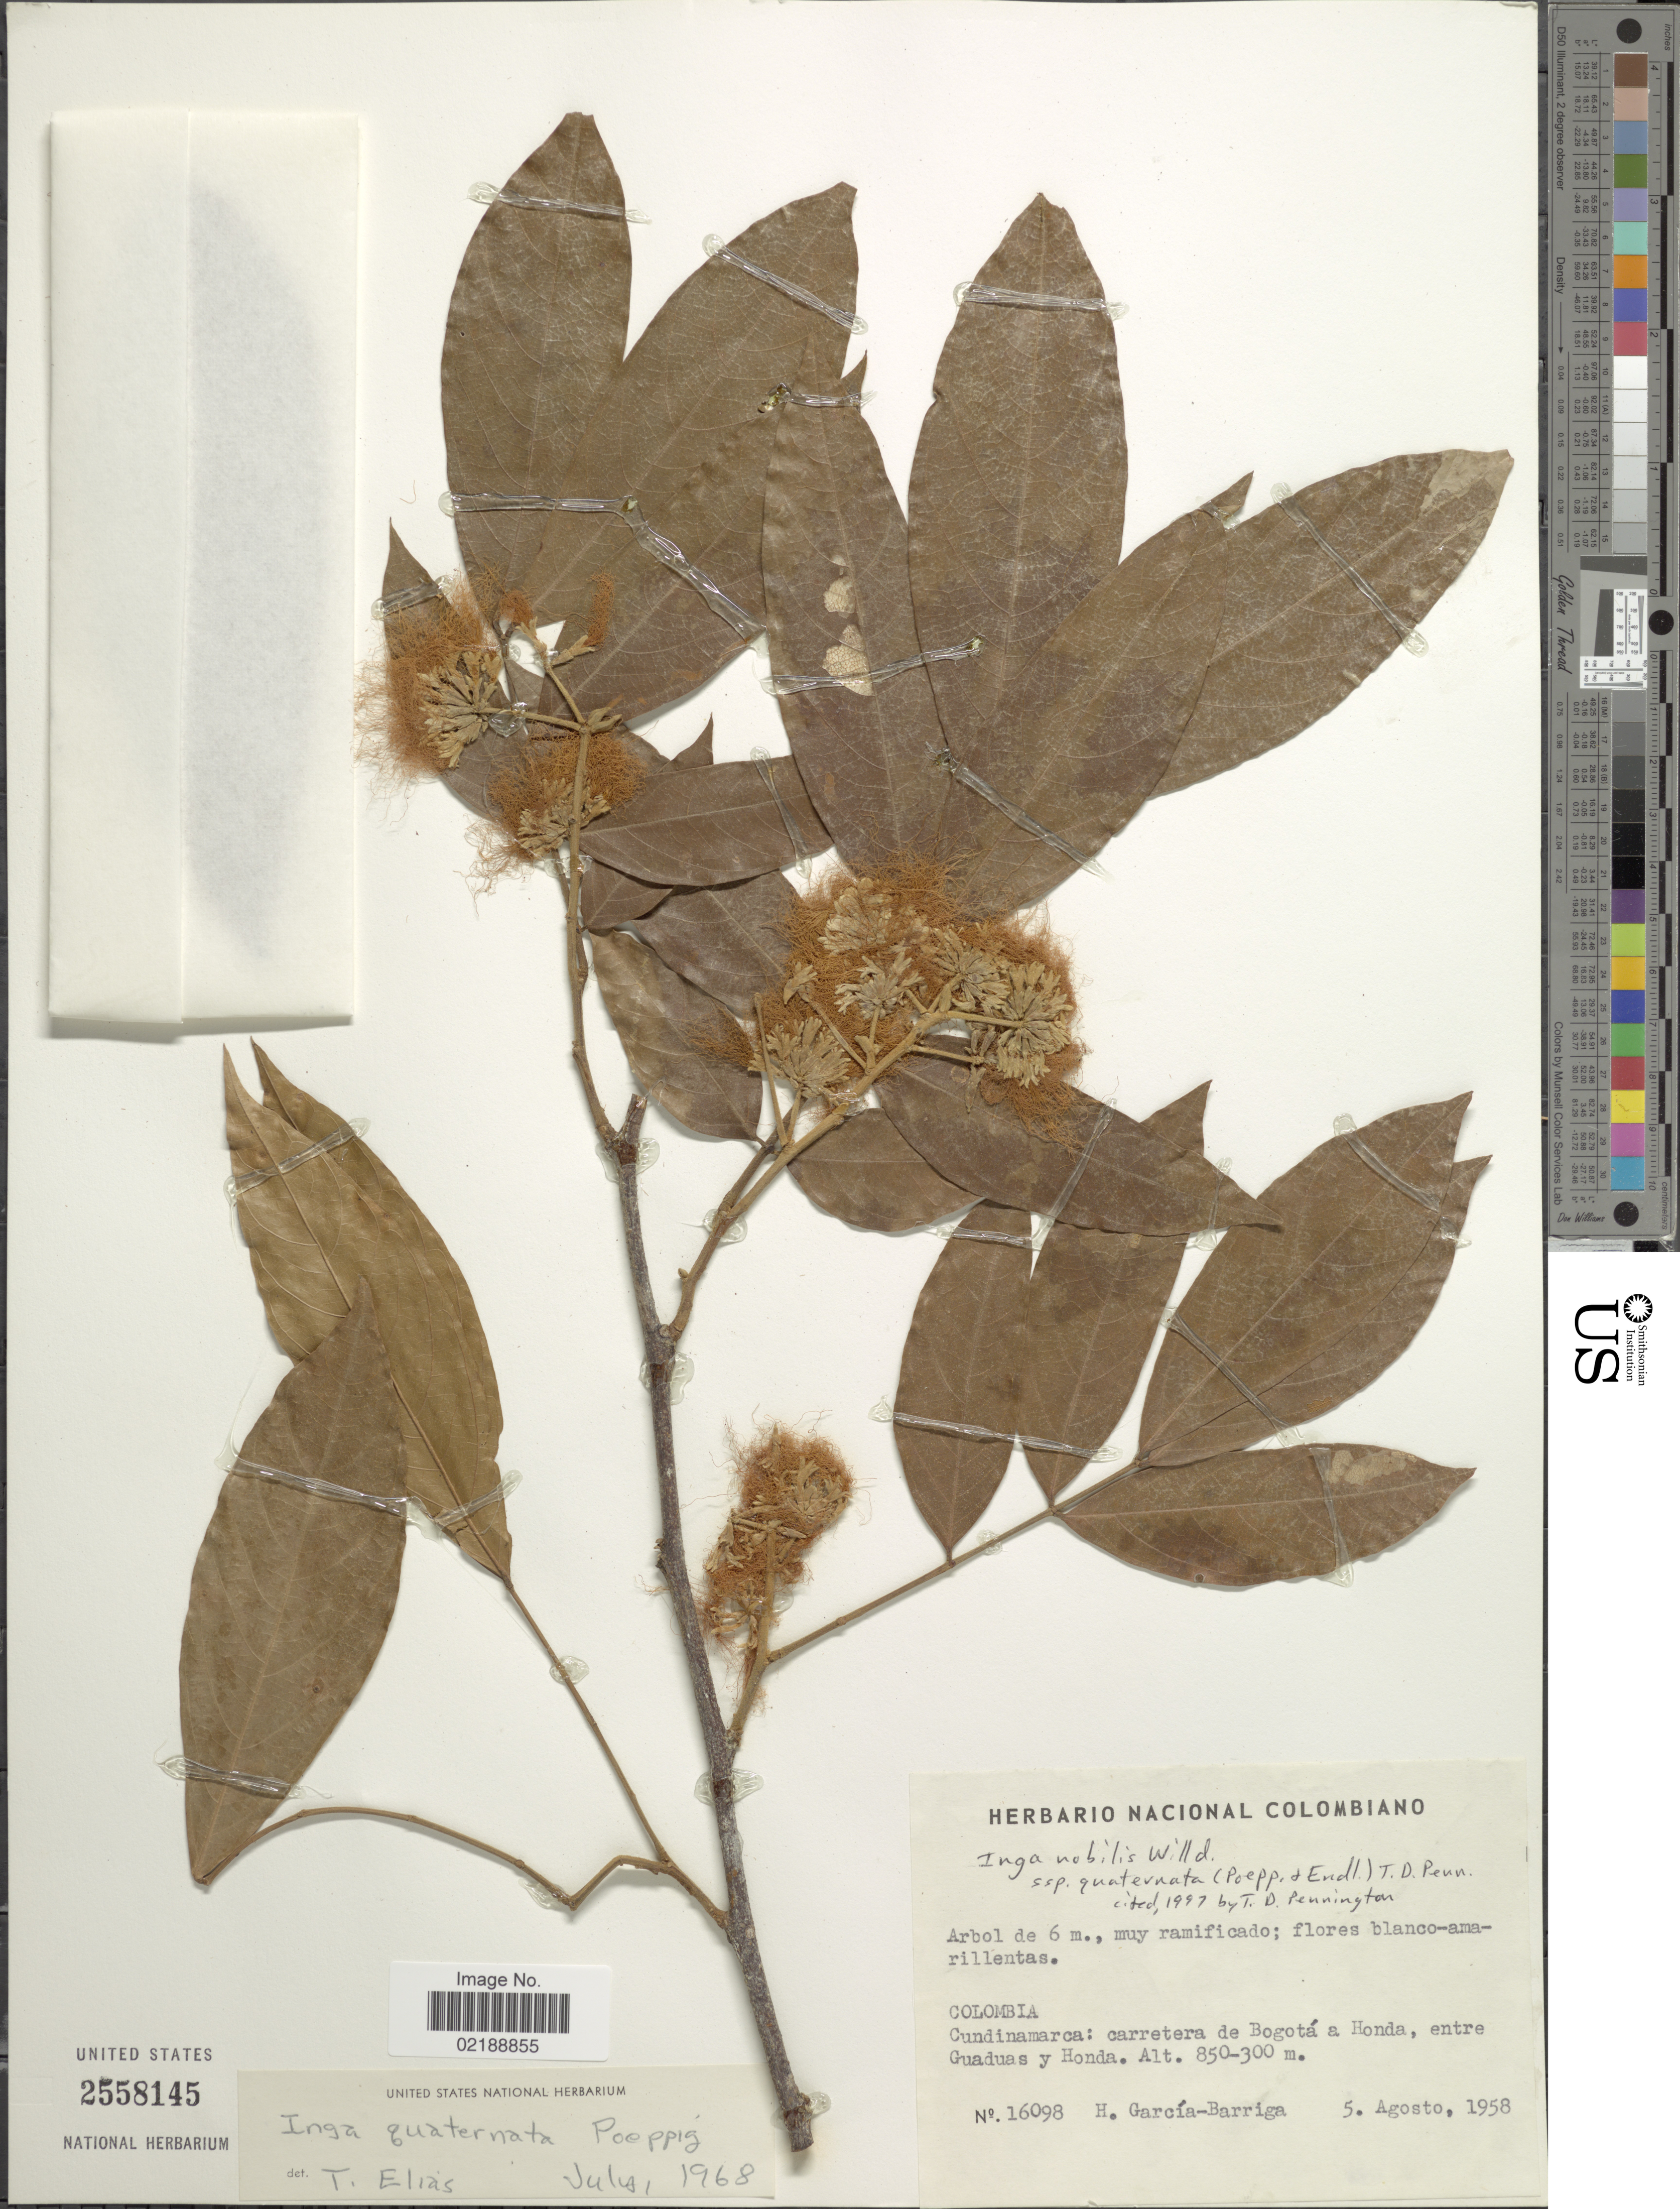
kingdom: Plantae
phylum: Tracheophyta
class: Magnoliopsida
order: Fabales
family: Fabaceae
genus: Inga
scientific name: Inga nobilis subsp. quaternata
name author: (Poepp. & Endl.) T.D. Penn.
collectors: H. García Barriga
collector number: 16098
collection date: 1958-08-05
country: Colombia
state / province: Cundinamarca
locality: Carretera de Bogotá a Honda, entre Guaduas y Honda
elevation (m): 300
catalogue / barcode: US 2558145